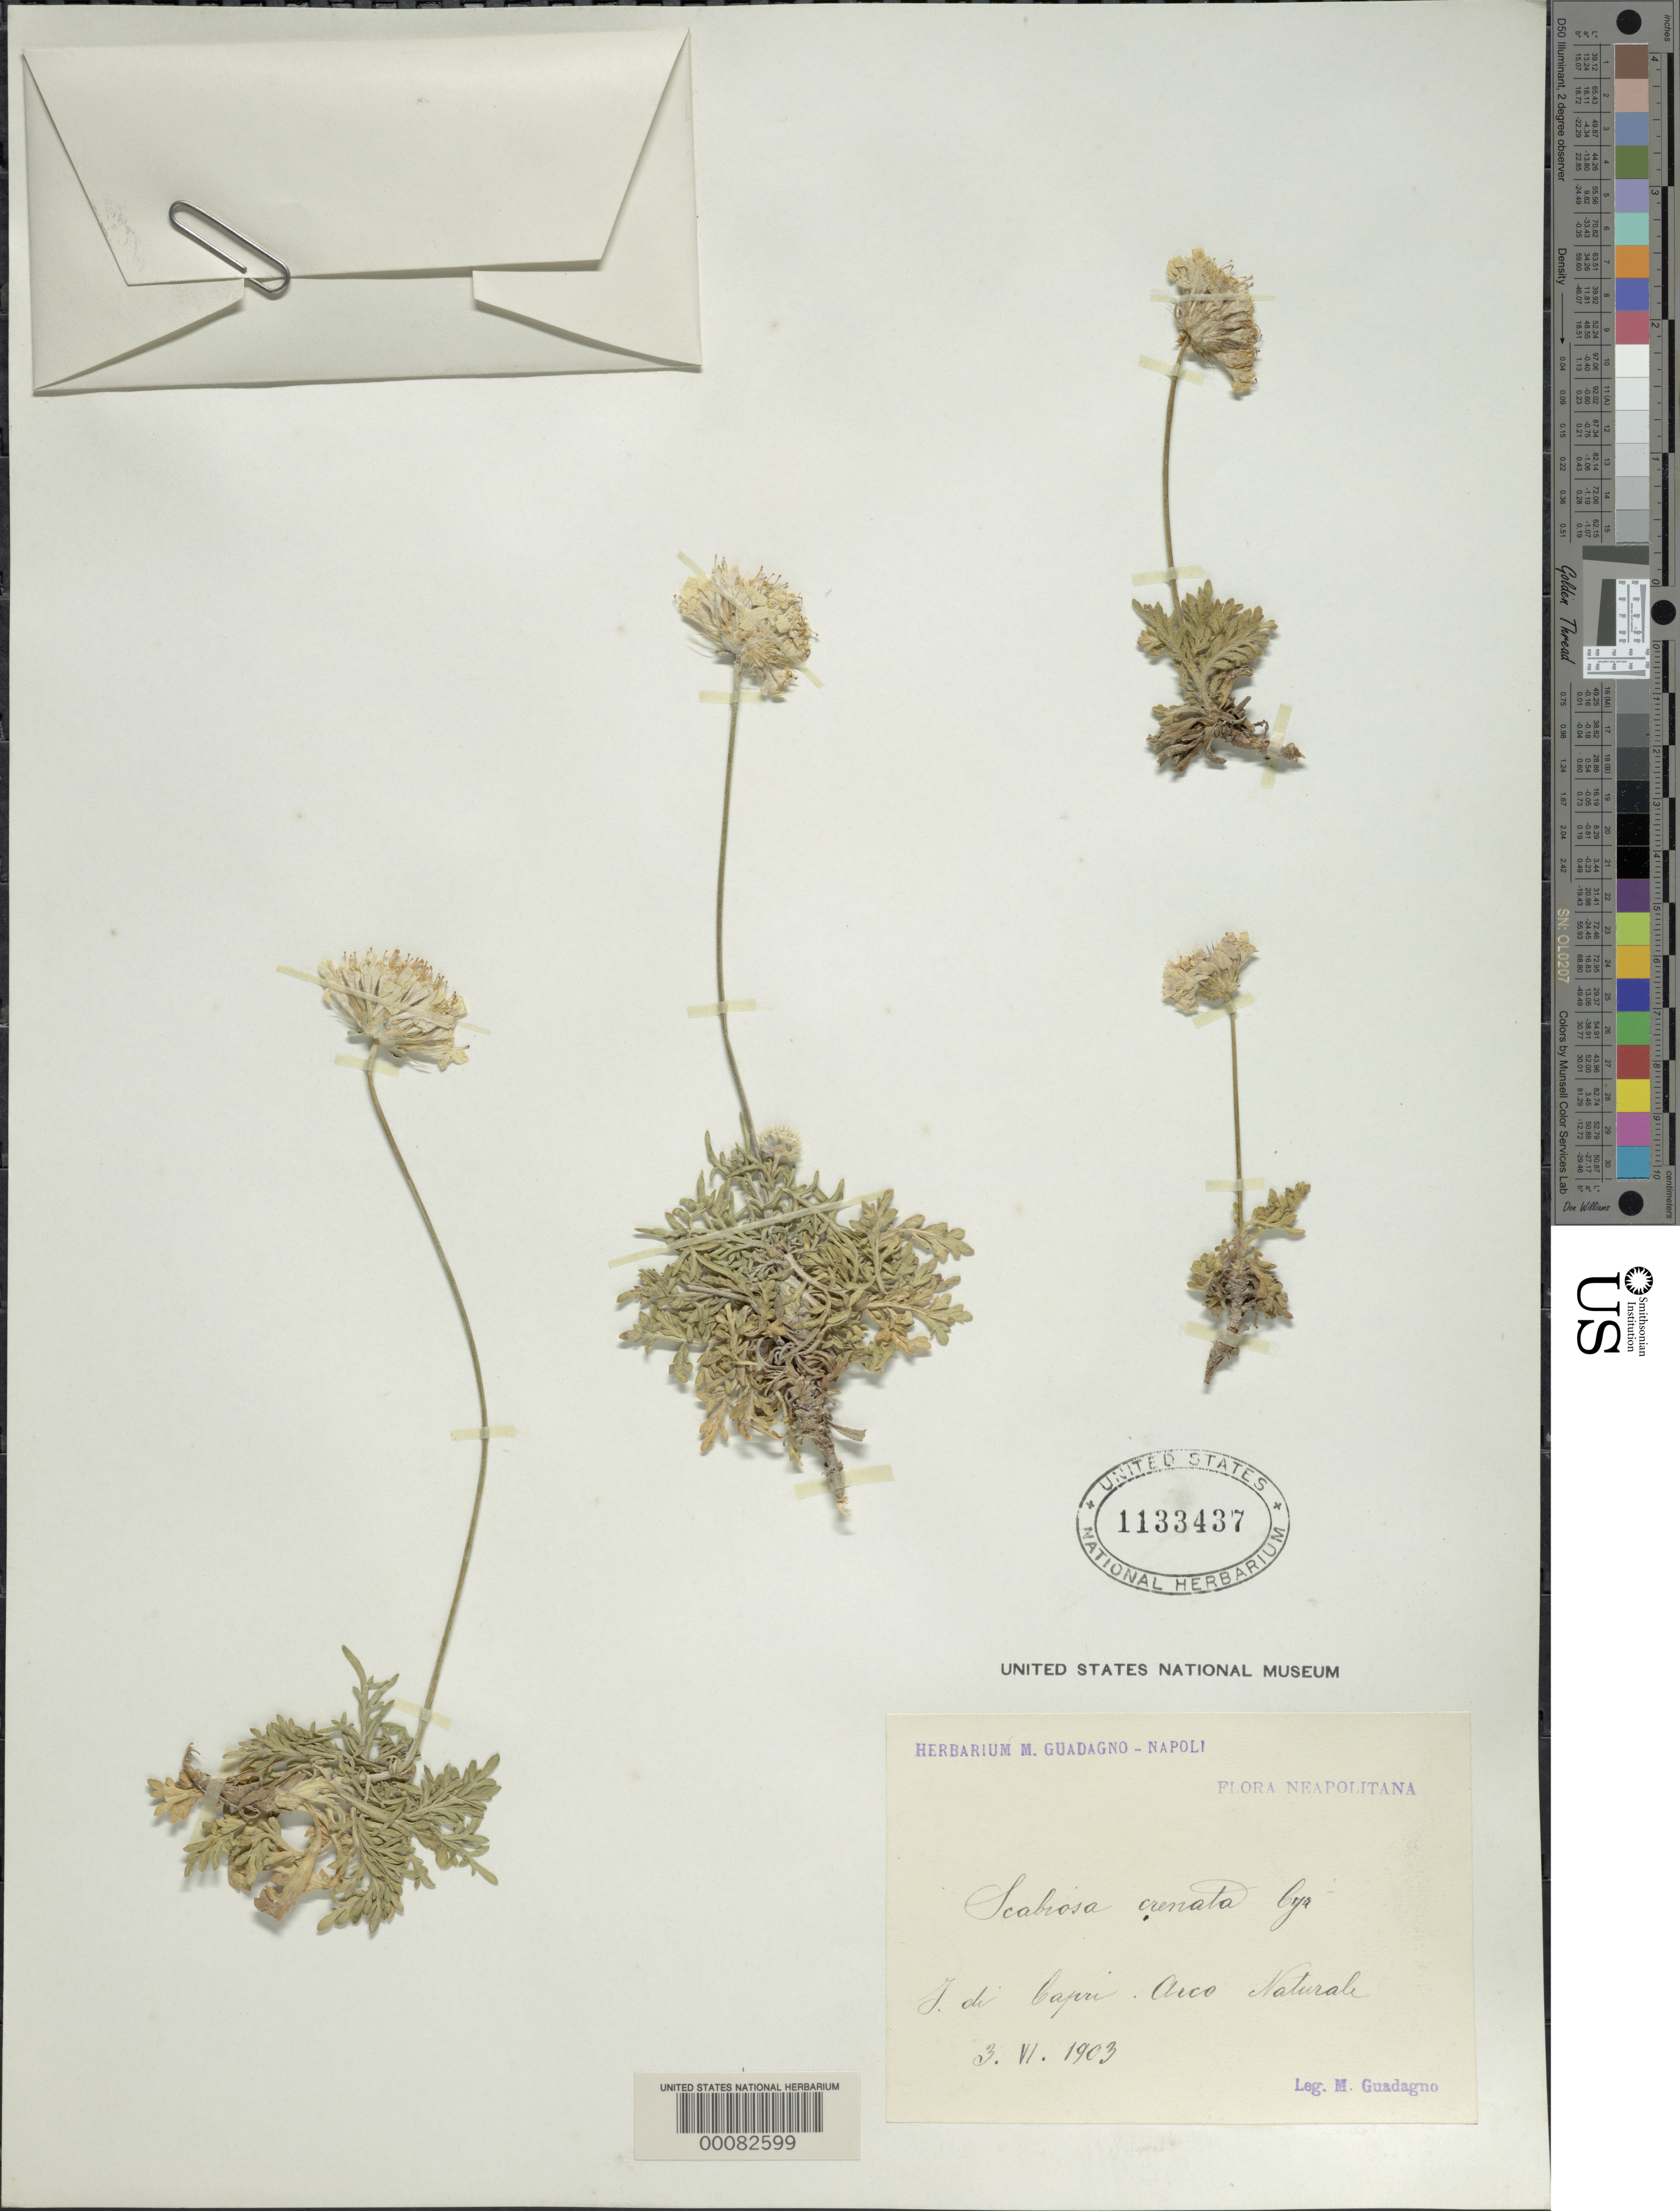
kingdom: Plantae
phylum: Tracheophyta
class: Magnoliopsida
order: Dipsacales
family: Caprifoliaceae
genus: Scabiosa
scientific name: Scabiosa crenata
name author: Cyrill.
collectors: G. Guadagno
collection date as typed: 03 Jun 1903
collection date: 1903-06-03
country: Italy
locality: Capri Arco Naturale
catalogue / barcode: US 1133437